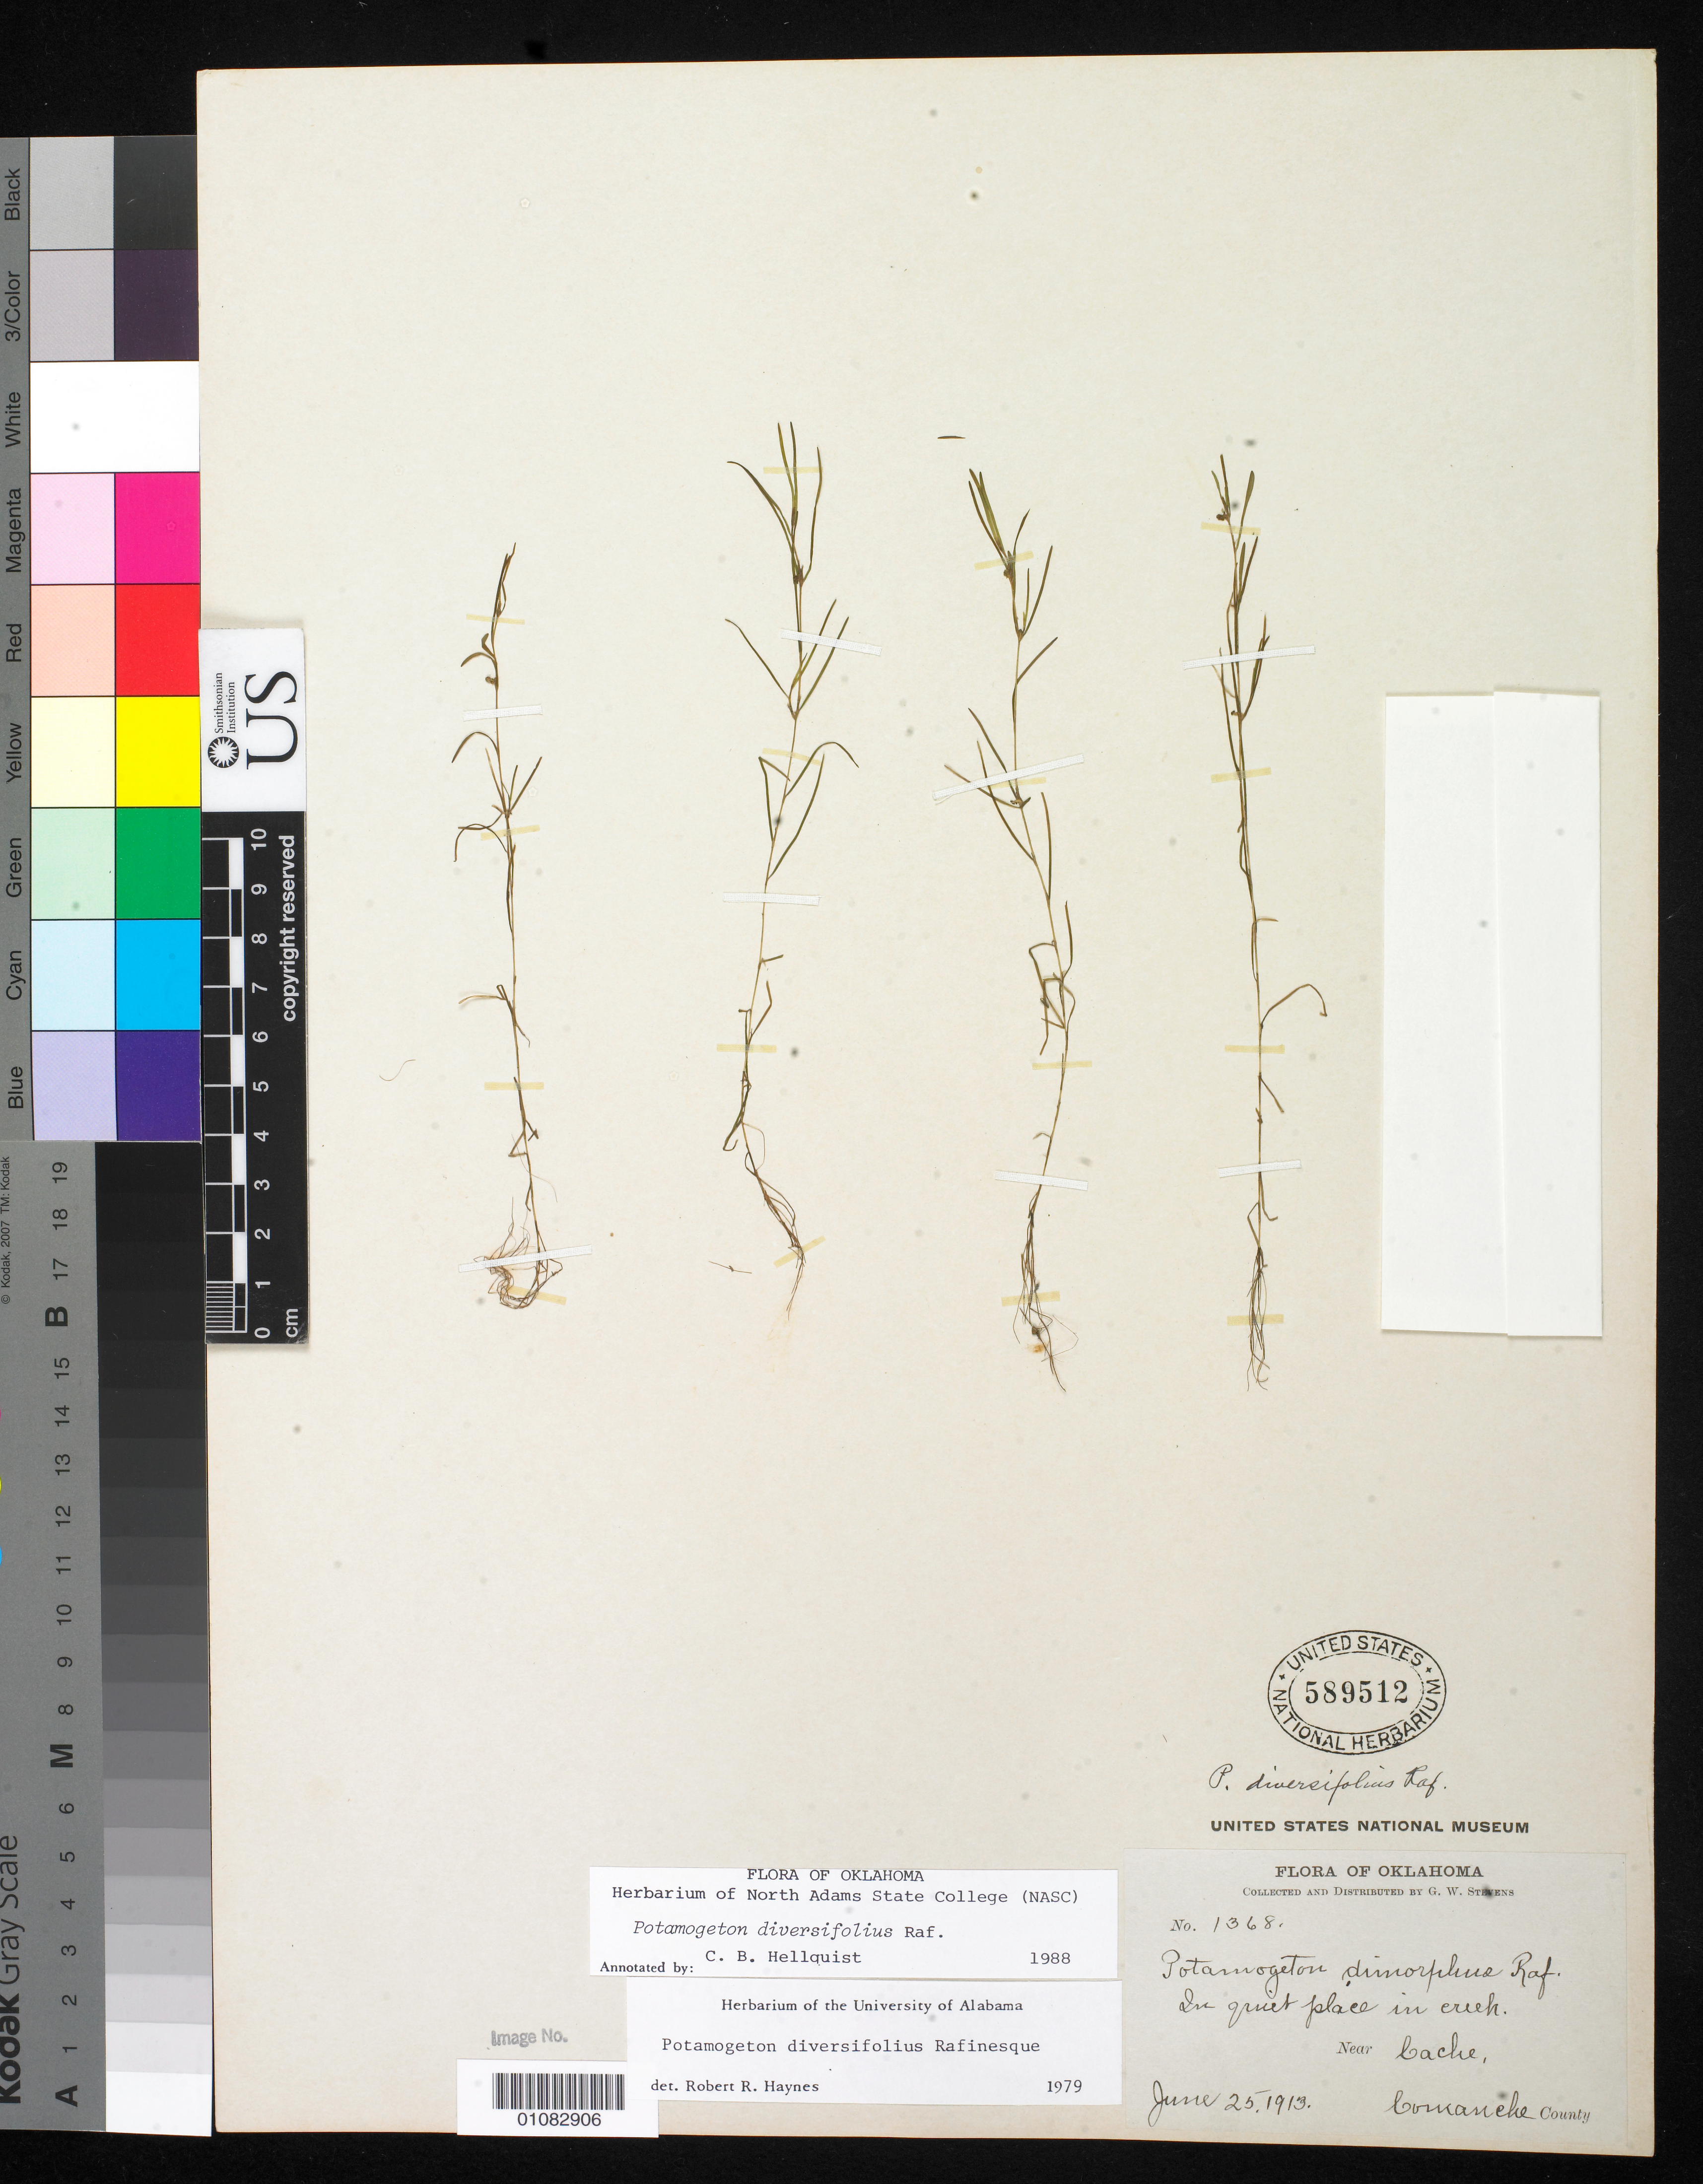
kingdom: Plantae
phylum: Tracheophyta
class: Liliopsida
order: Alismatales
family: Potamogetonaceae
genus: Potamogeton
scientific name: Potamogeton diversifolius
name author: Raf.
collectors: G. Stevens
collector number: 1368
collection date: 1913-06-25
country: United States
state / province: Oklahoma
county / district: Comanche County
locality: near Cache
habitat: In quiet place in creek.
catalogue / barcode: US 589512